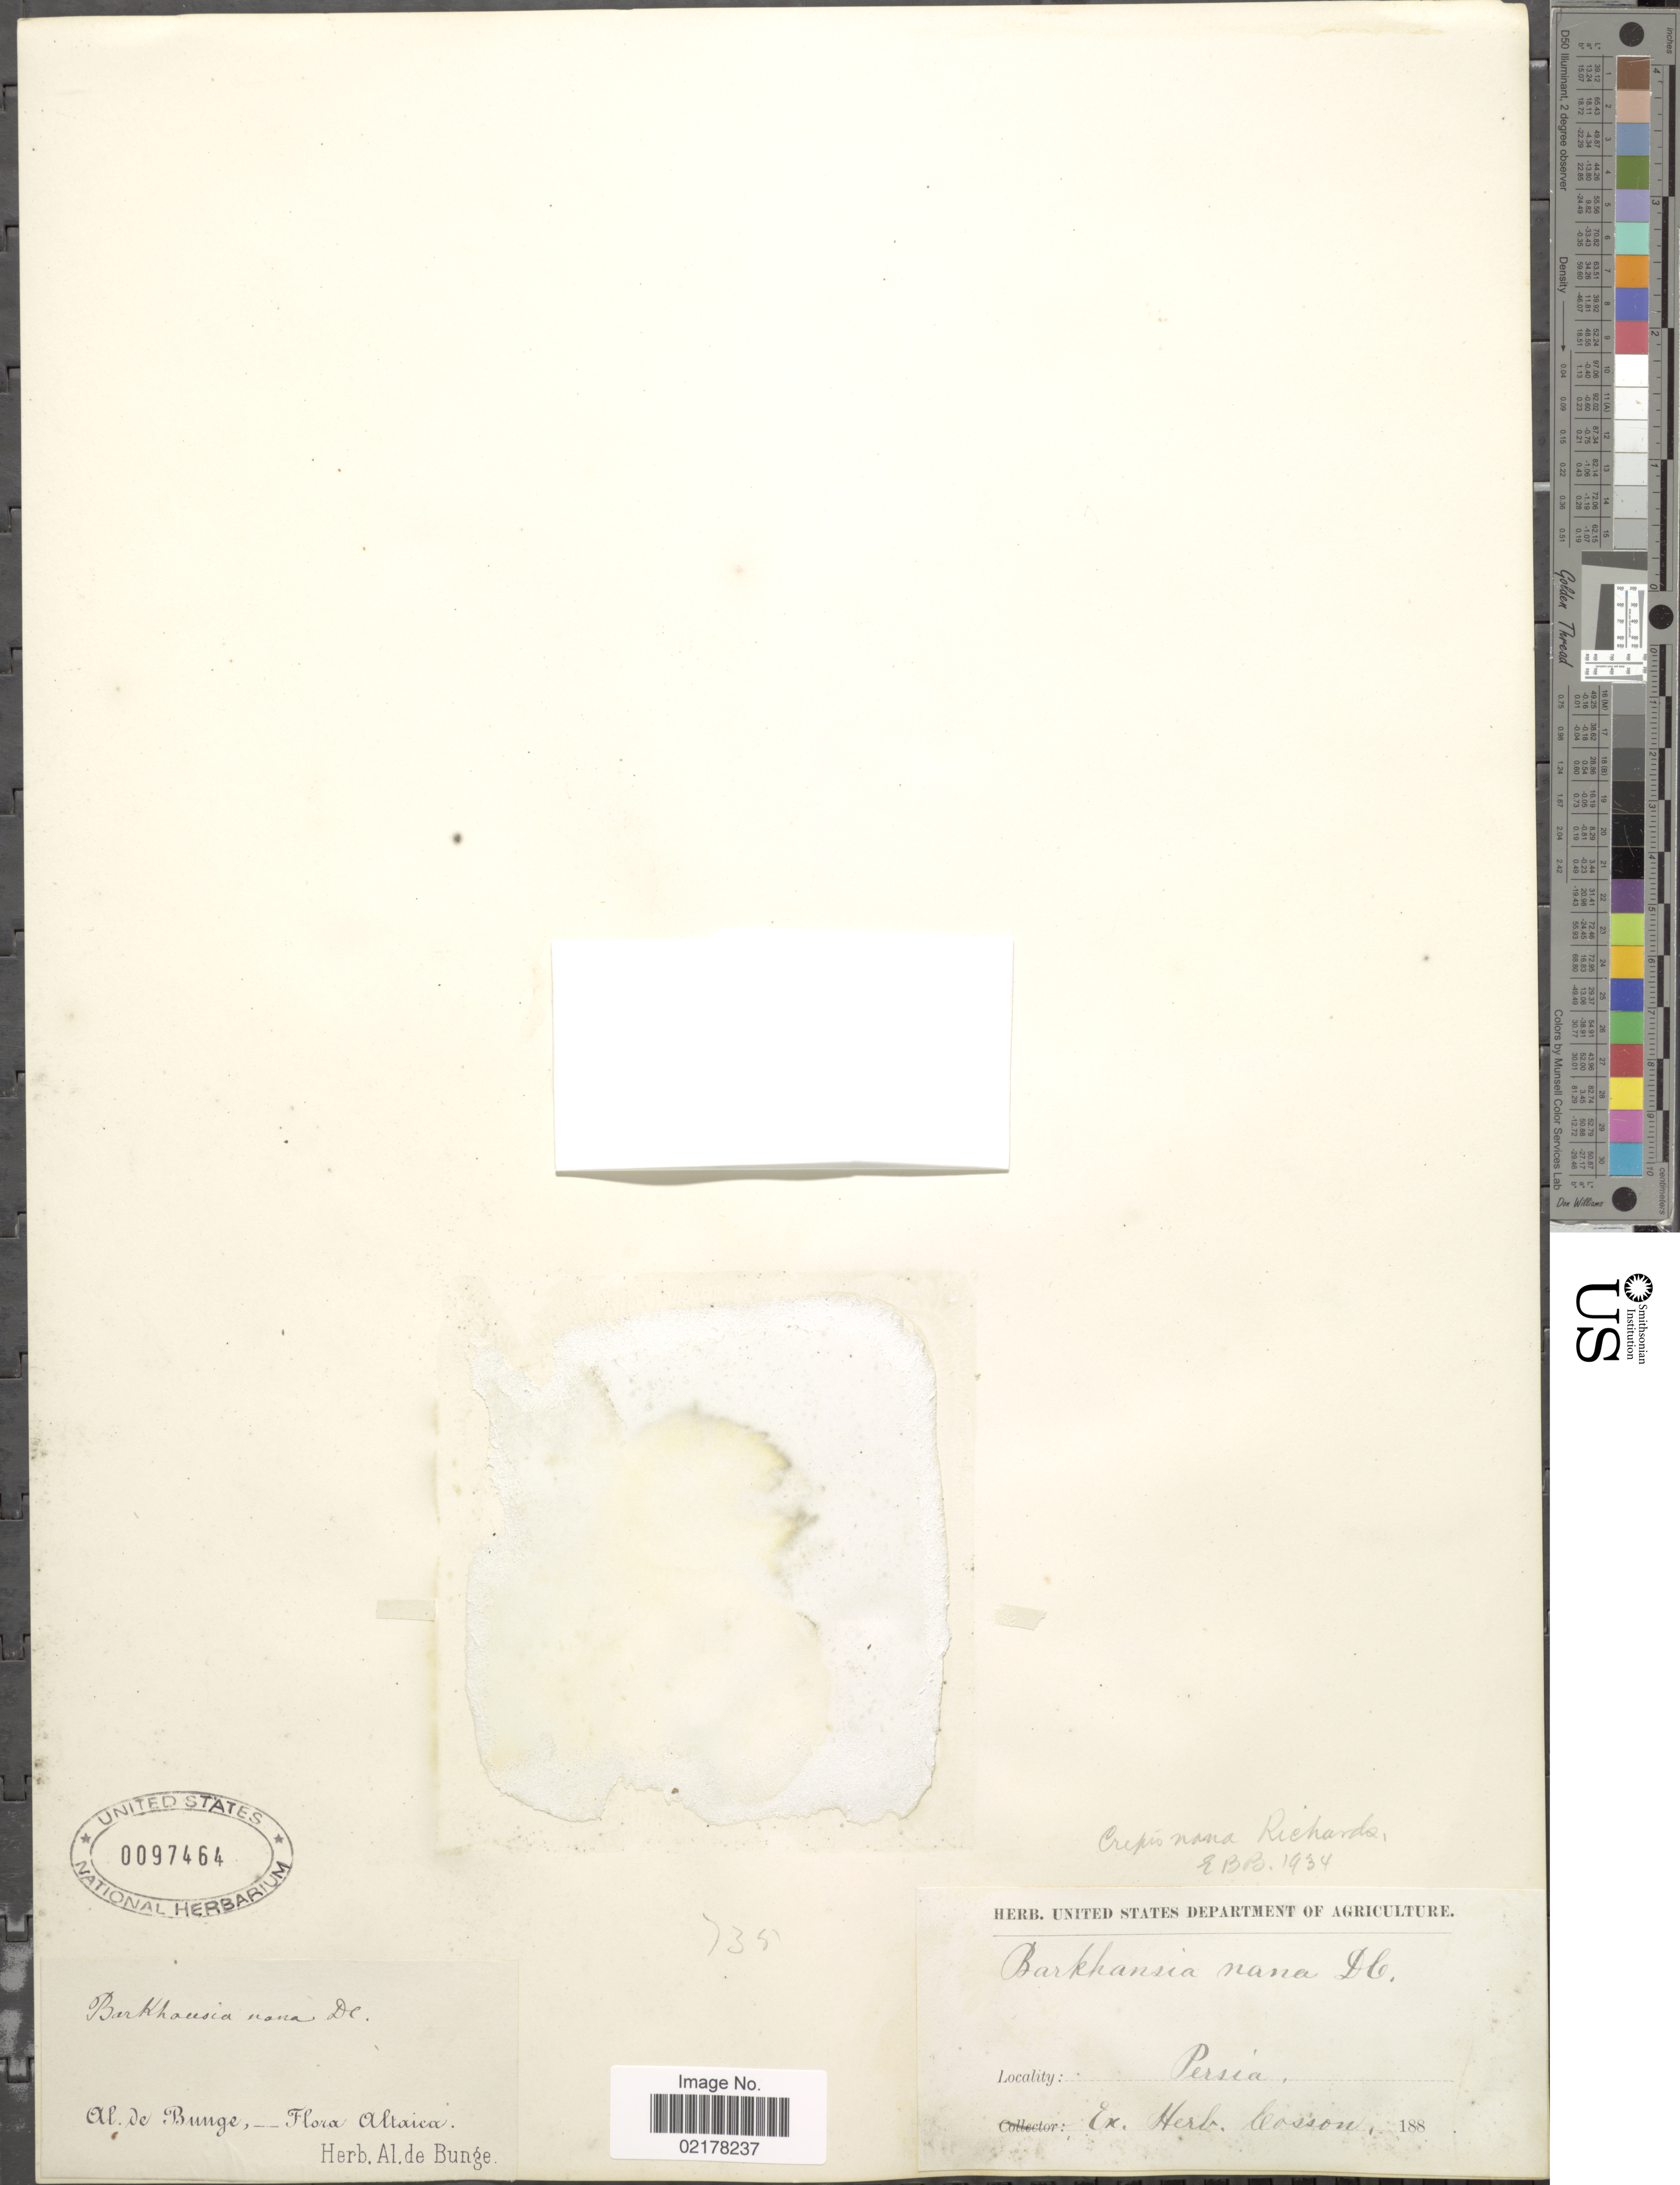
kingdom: Plantae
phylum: Tracheophyta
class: Magnoliopsida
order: Asterales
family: Asteraceae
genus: Askellia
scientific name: Askellia pygmaea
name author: (Ledeb.) Sennikov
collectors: A. de Bunge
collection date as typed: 188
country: Iran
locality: Altaica, Persia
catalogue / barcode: US 97464